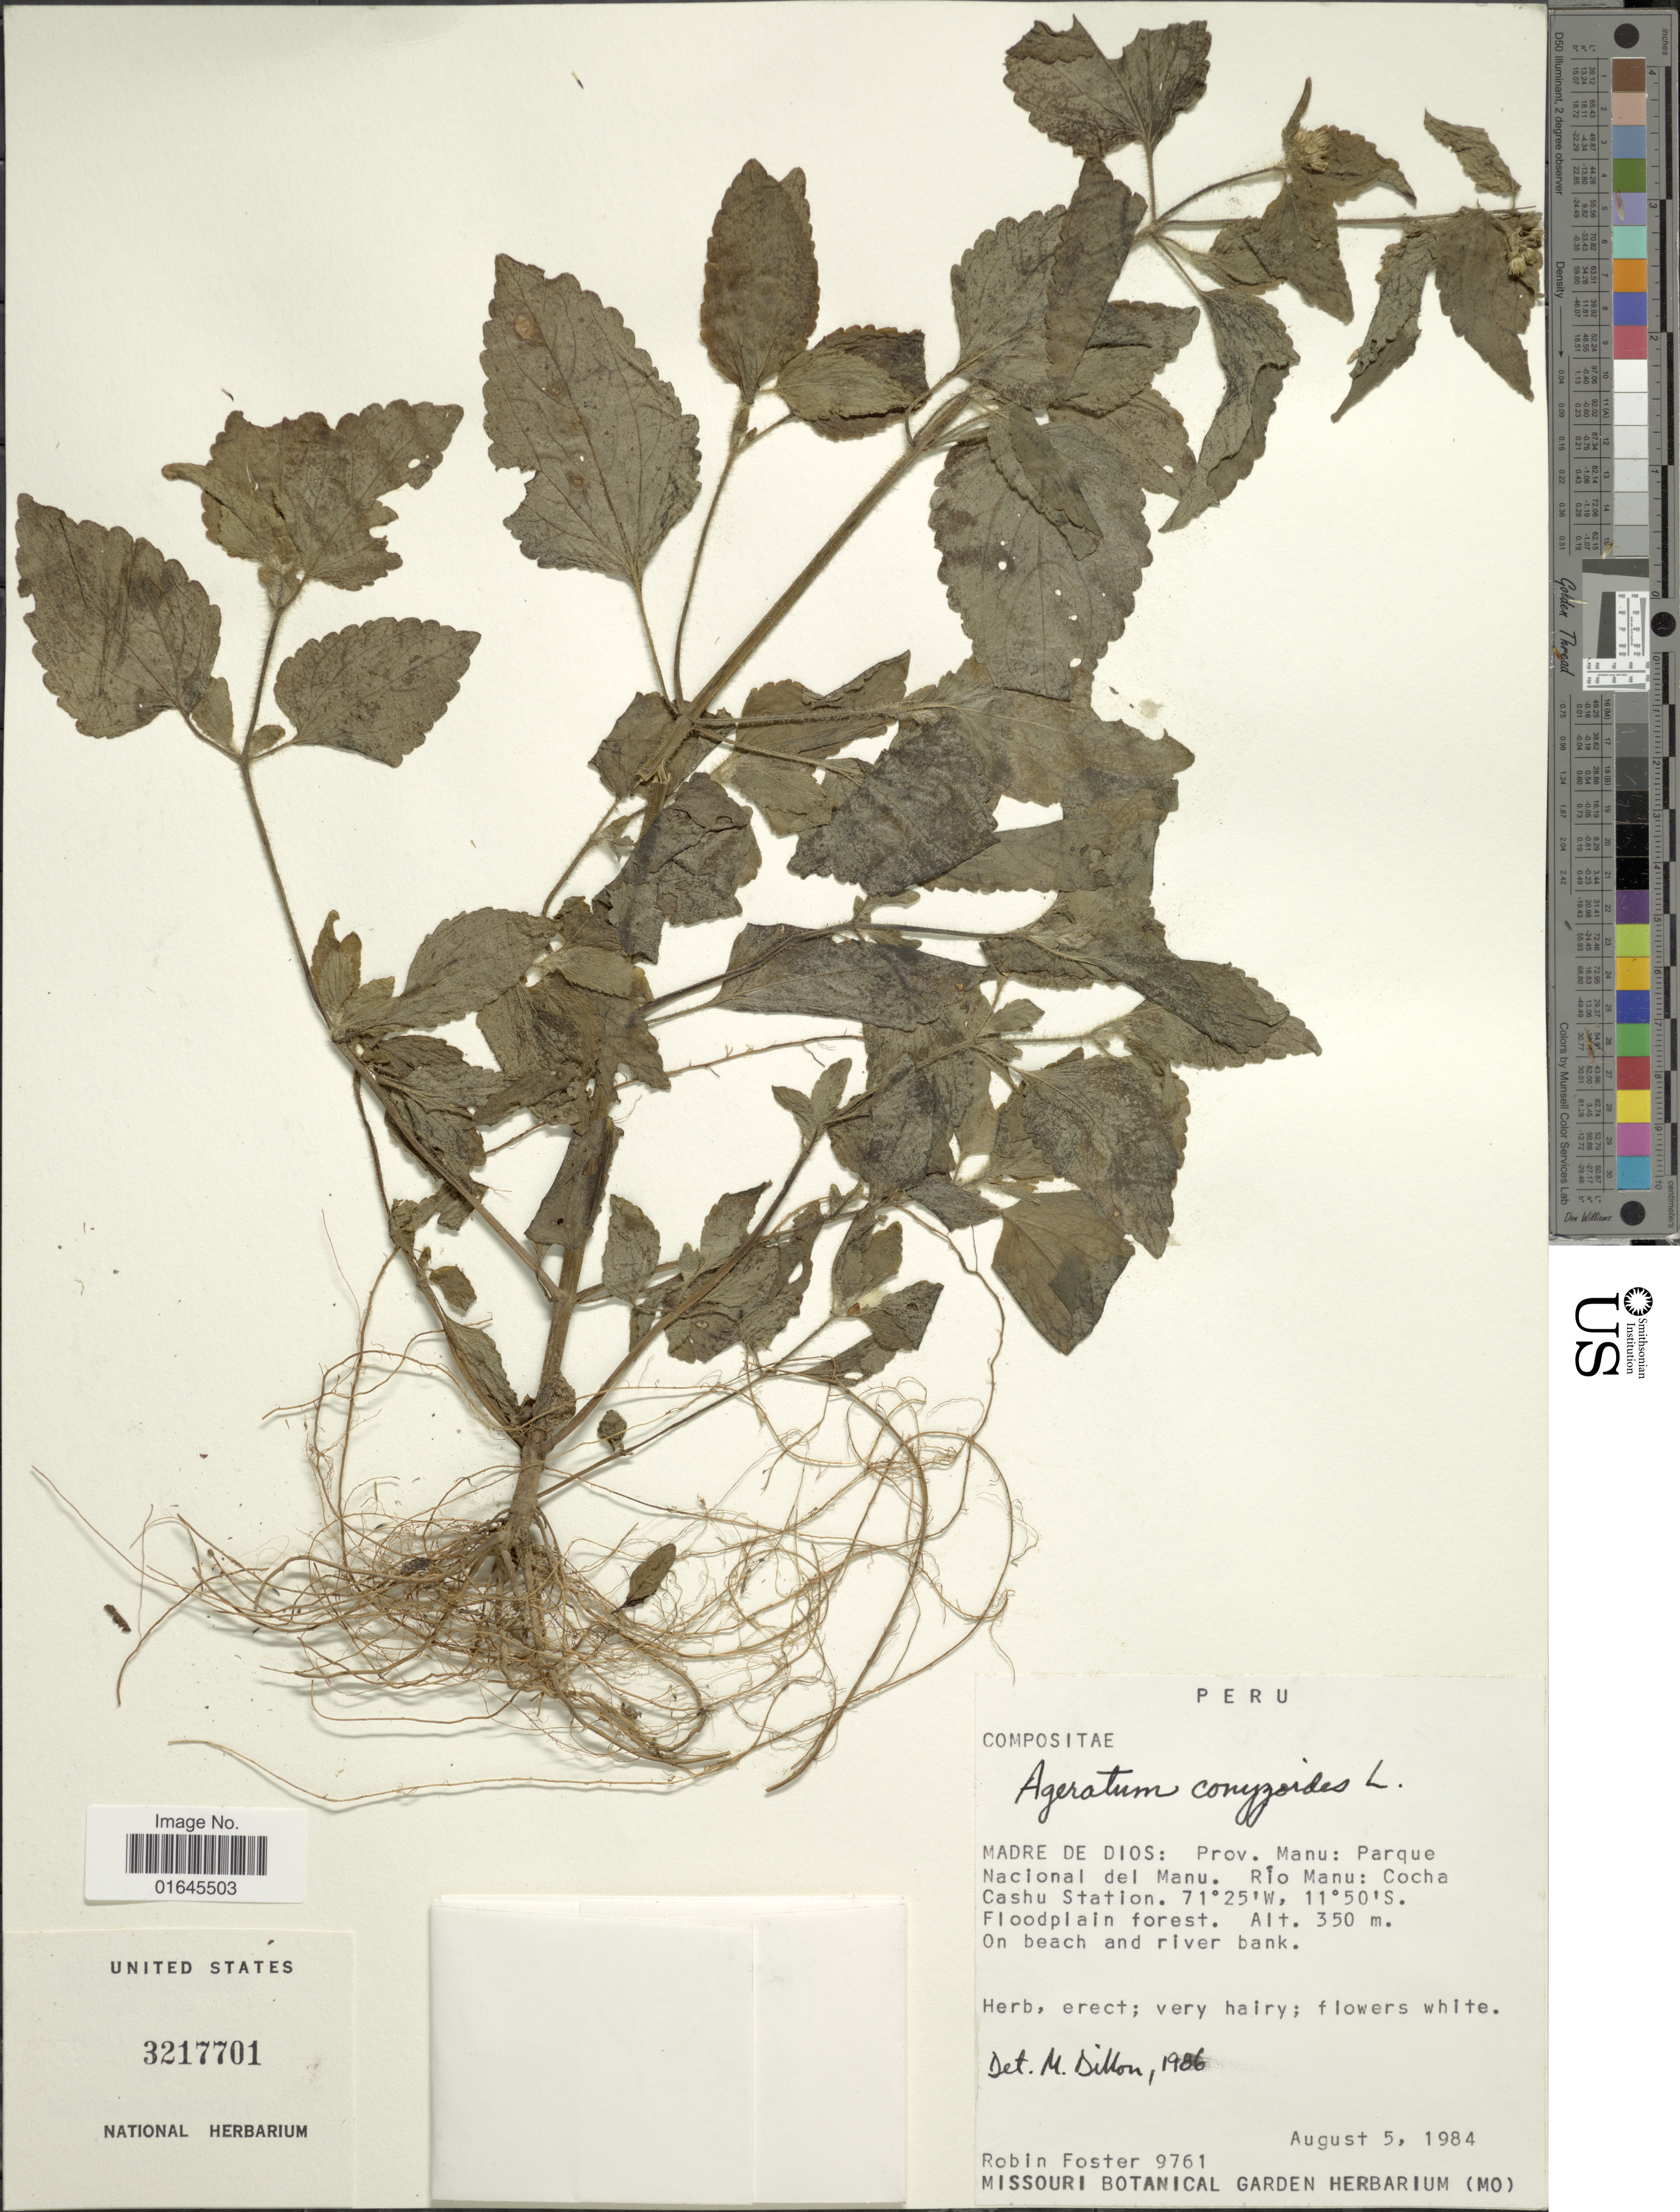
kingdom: Plantae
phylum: Tracheophyta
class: Magnoliopsida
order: Asterales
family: Asteraceae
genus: Ageratum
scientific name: Ageratum conyzoides subsp. conyzoides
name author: L.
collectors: R. B. Foster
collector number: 9761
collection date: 1984-08-05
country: Peru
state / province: Madre de Dios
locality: Prov. Manu: Parque Nacional del Manu, Río Manu: Cocha Cashu Station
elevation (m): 350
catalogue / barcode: US 3217701